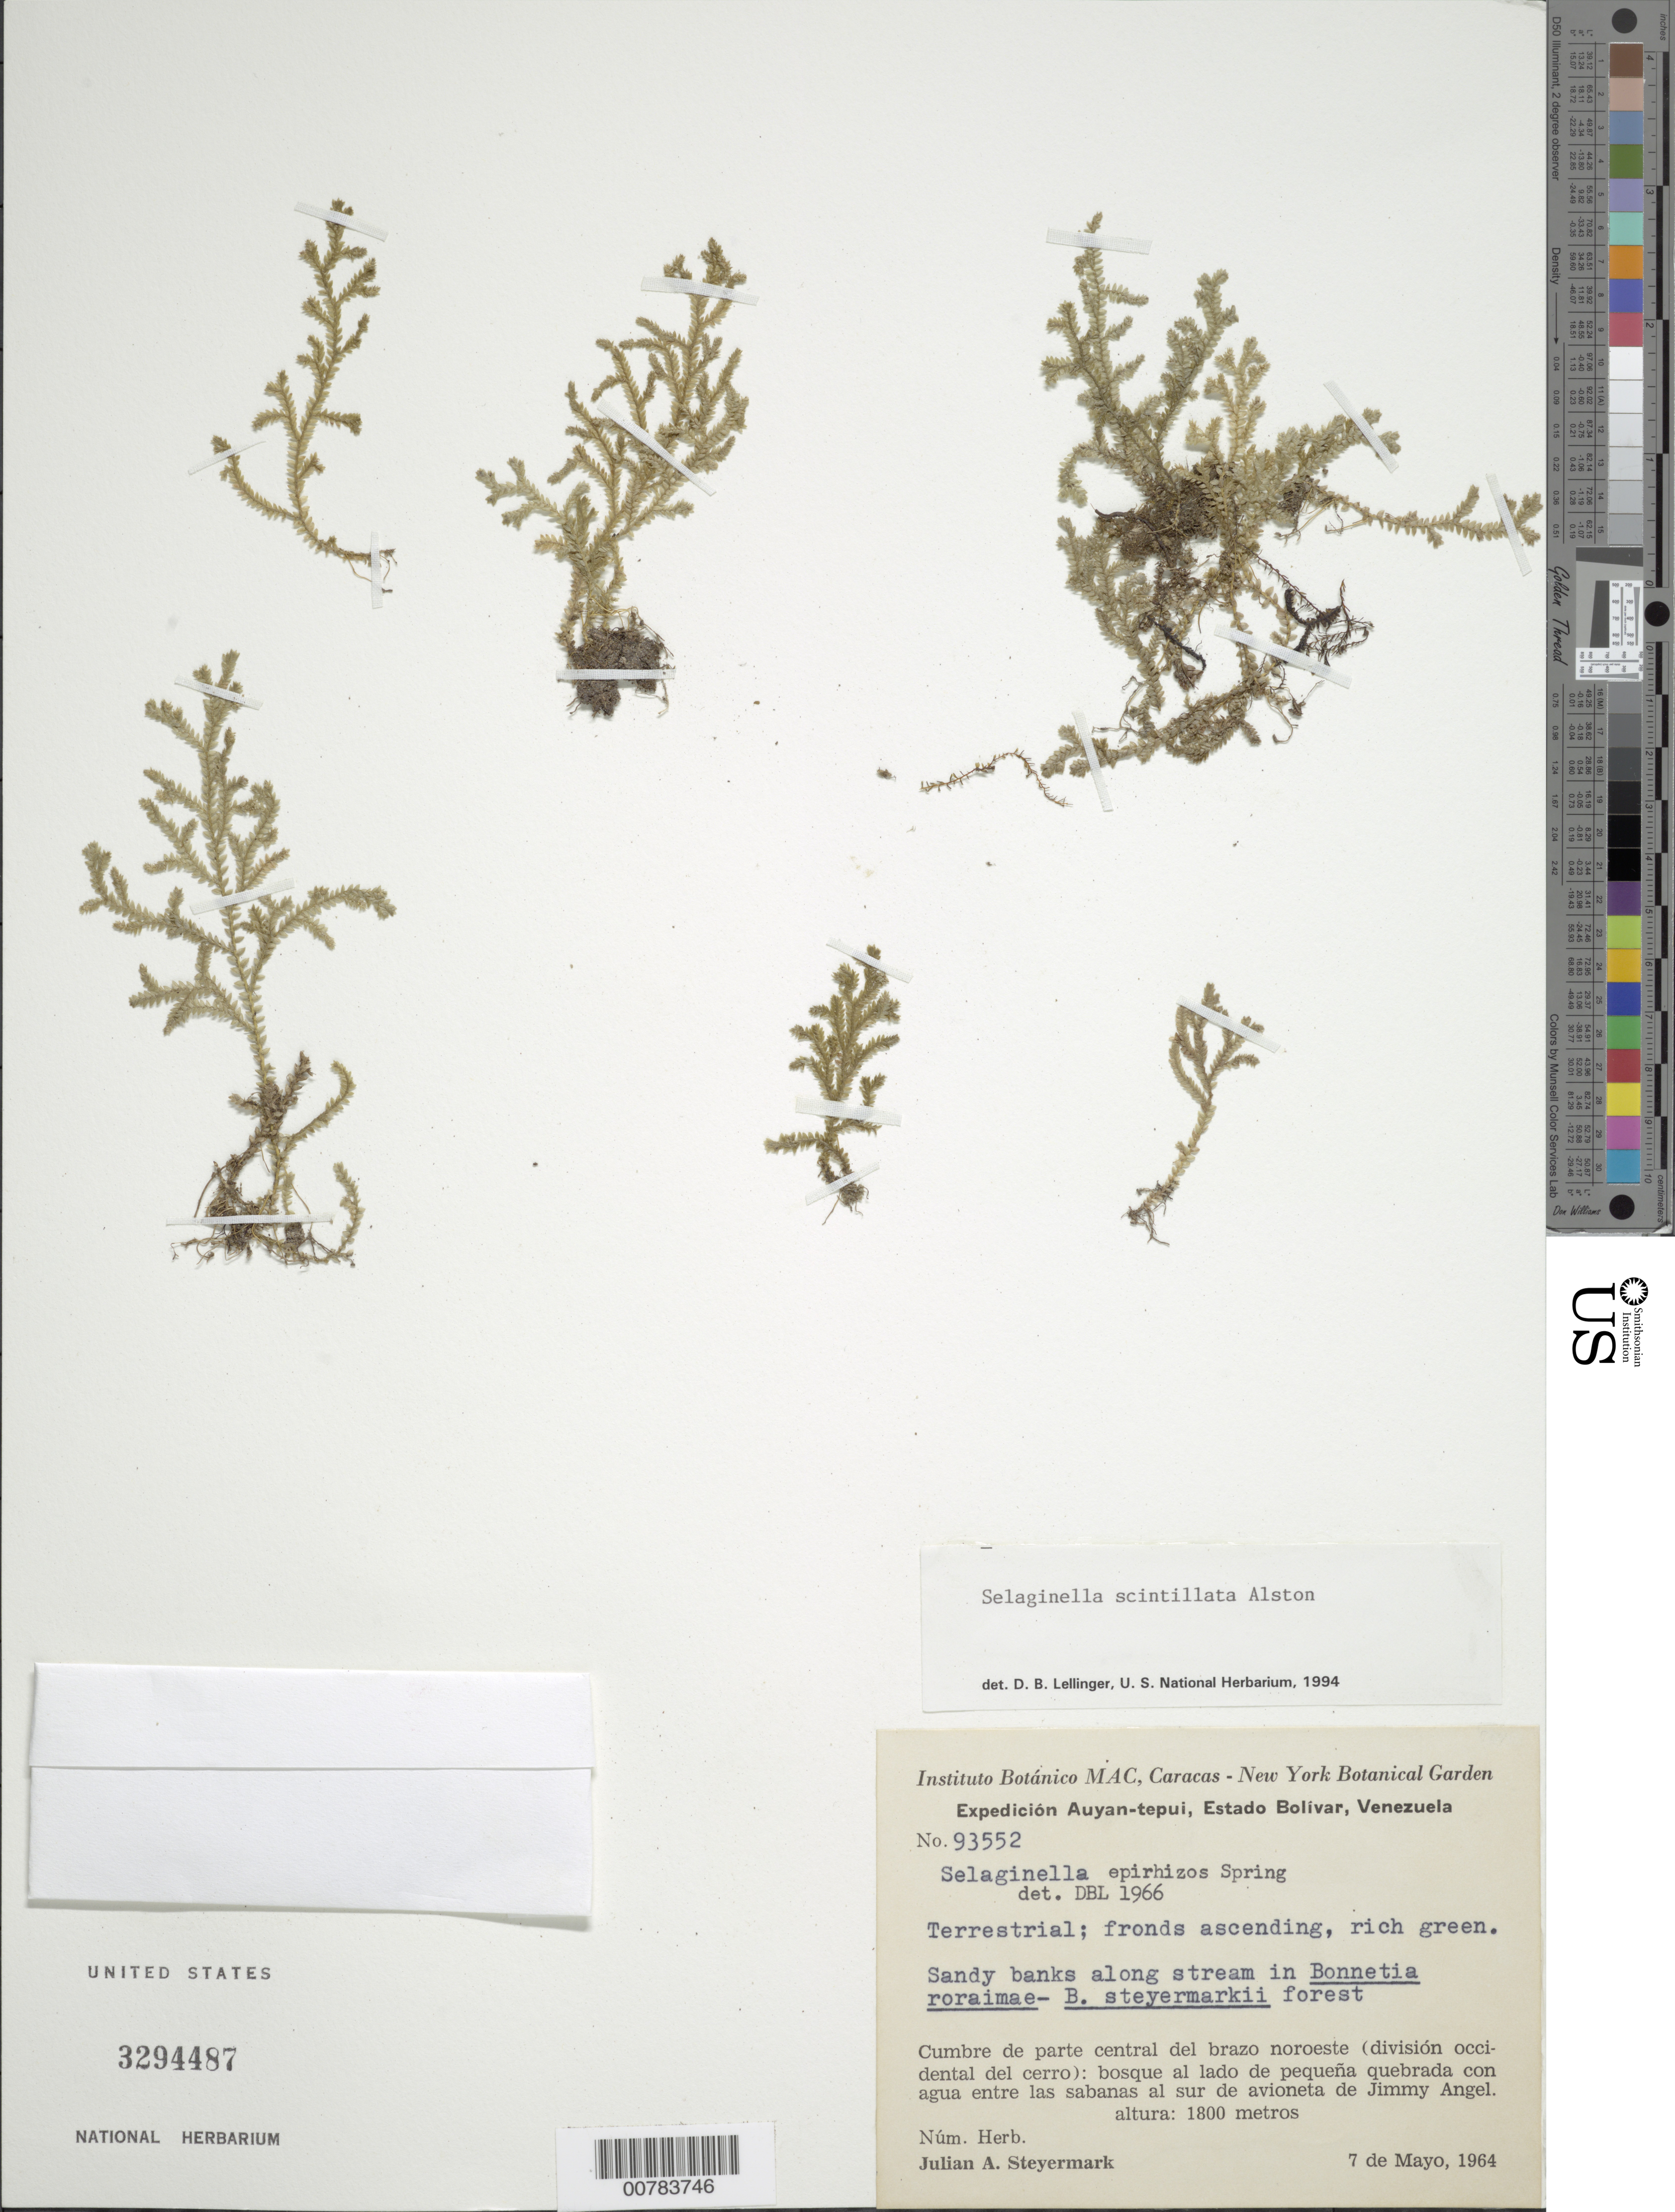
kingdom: Plantae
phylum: Tracheophyta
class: Lycopodiopsida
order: Selaginellales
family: Selaginellaceae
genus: Selaginella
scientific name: Selaginella roraimensis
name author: Baker in Thurn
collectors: J. Steyermark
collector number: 93552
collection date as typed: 7-May-64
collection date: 1964-05-07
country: Venezuela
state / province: Bolívar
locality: Auyan-tepuí, cumbre de la parte central del brazo noroeste (div. occidental del cerro)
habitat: Bosque al lado de pequeña quebrada con agua entre als sabanas al sur de avioneta de Jimmy Angel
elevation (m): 1800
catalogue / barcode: US 3294487